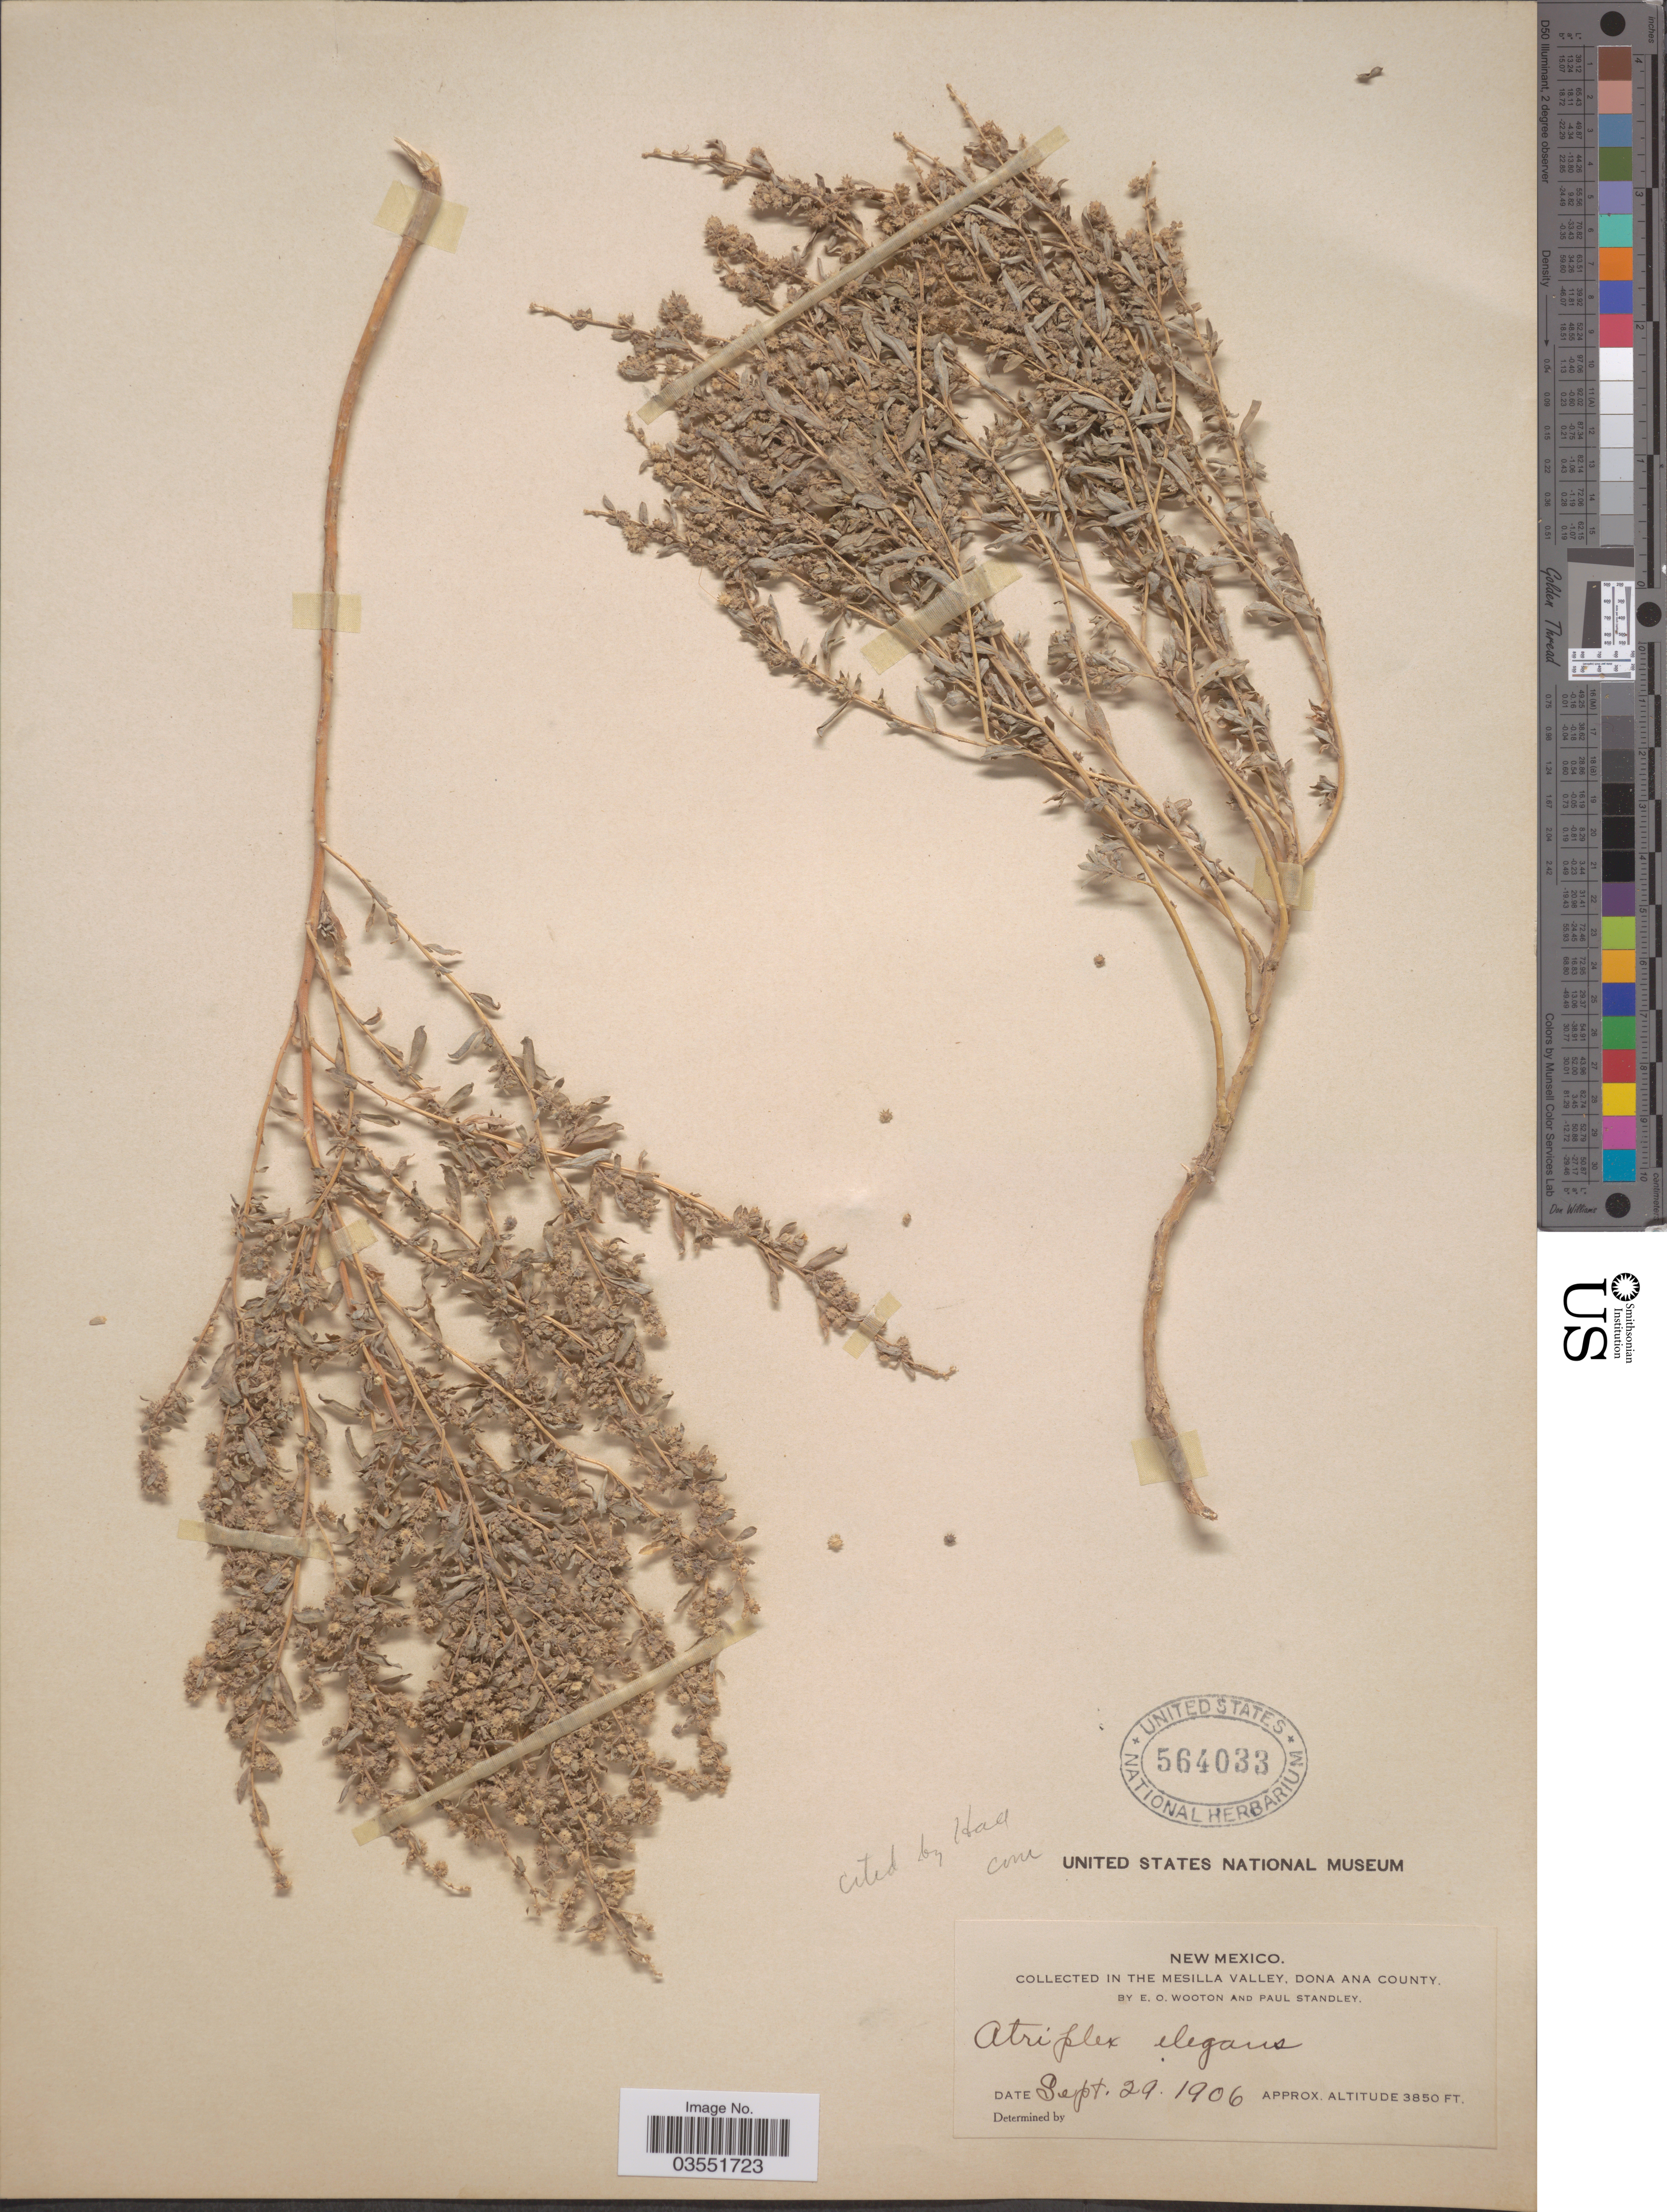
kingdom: Plantae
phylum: Tracheophyta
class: Magnoliopsida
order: Caryophyllales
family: Amaranthaceae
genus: Atriplex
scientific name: Atriplex elegans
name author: (Moq.) D. Dietr.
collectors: E. O. Wooton & P. C. Standley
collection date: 1906-09-29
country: United States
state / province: New Mexico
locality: In the Mesilla Valley, Dona Ana County.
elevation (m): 1173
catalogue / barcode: US 564033